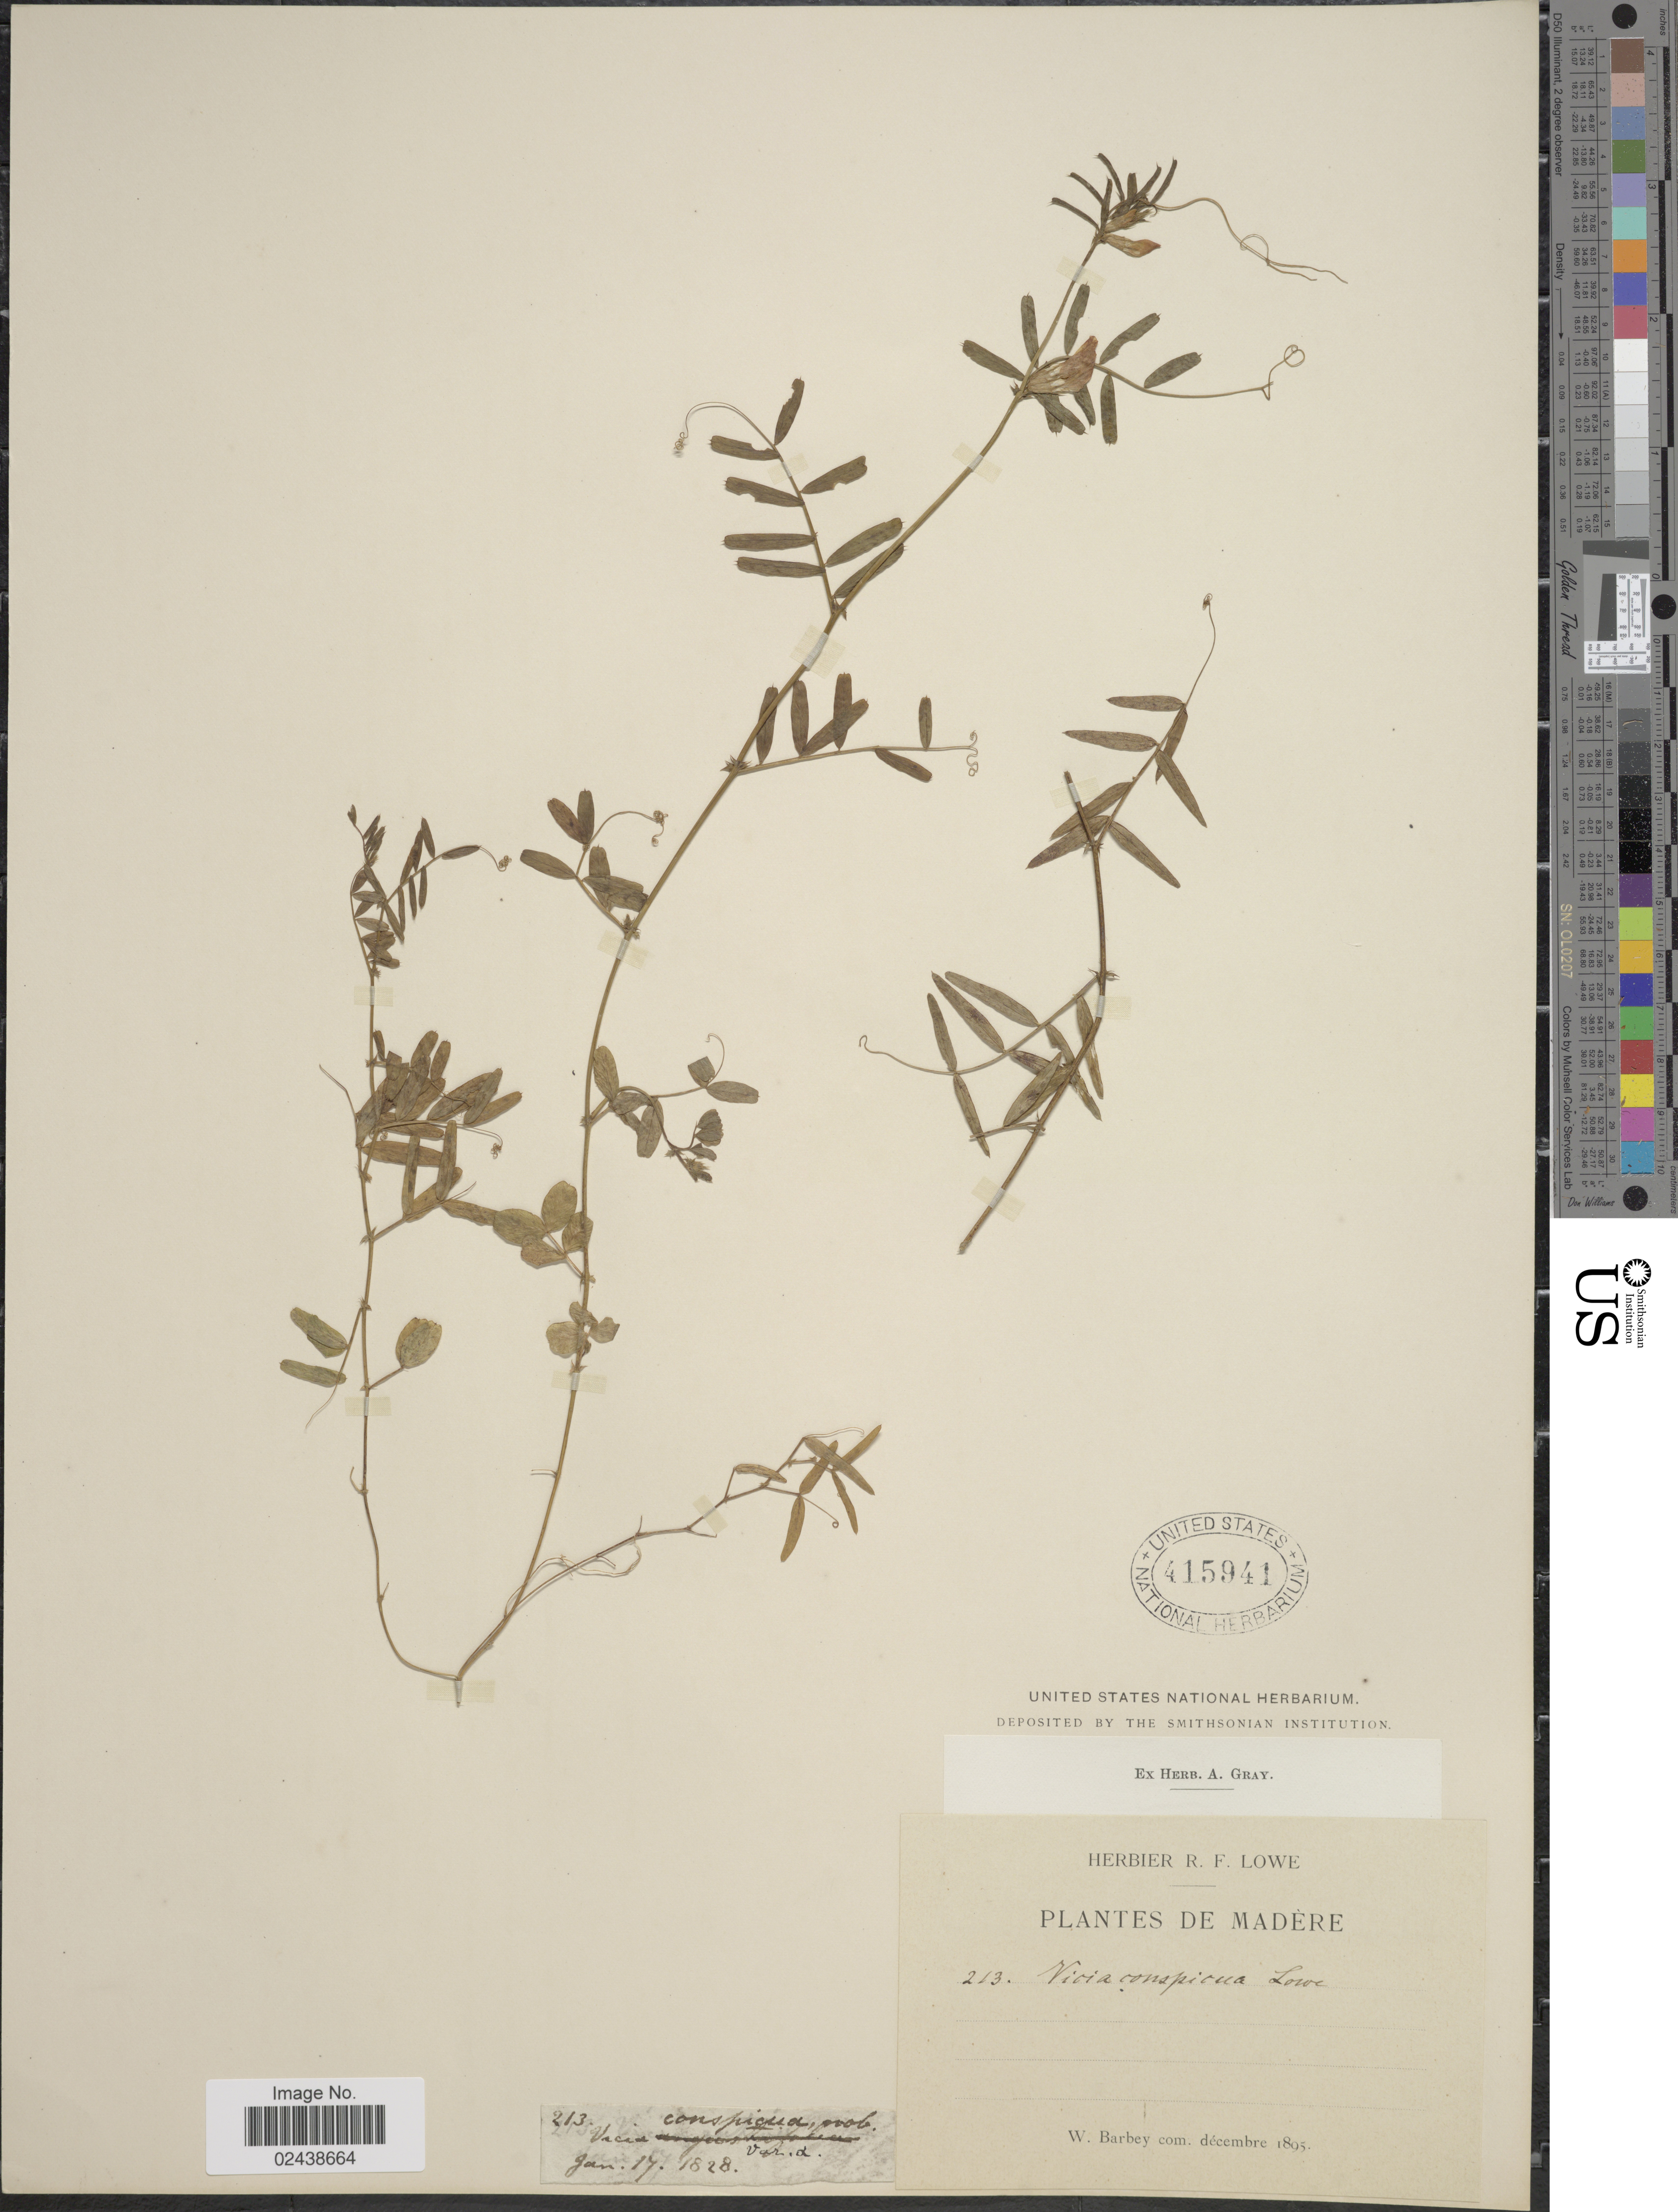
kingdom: Plantae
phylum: Tracheophyta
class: Magnoliopsida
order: Fabales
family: Fabaceae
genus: Vicia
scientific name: Vicia conspicua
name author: Lowe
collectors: ex herb. R. F. Lowe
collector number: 213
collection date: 1828-01-17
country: Portugal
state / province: Madeira (Aut. Reg.)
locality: Madere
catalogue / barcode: US 415941